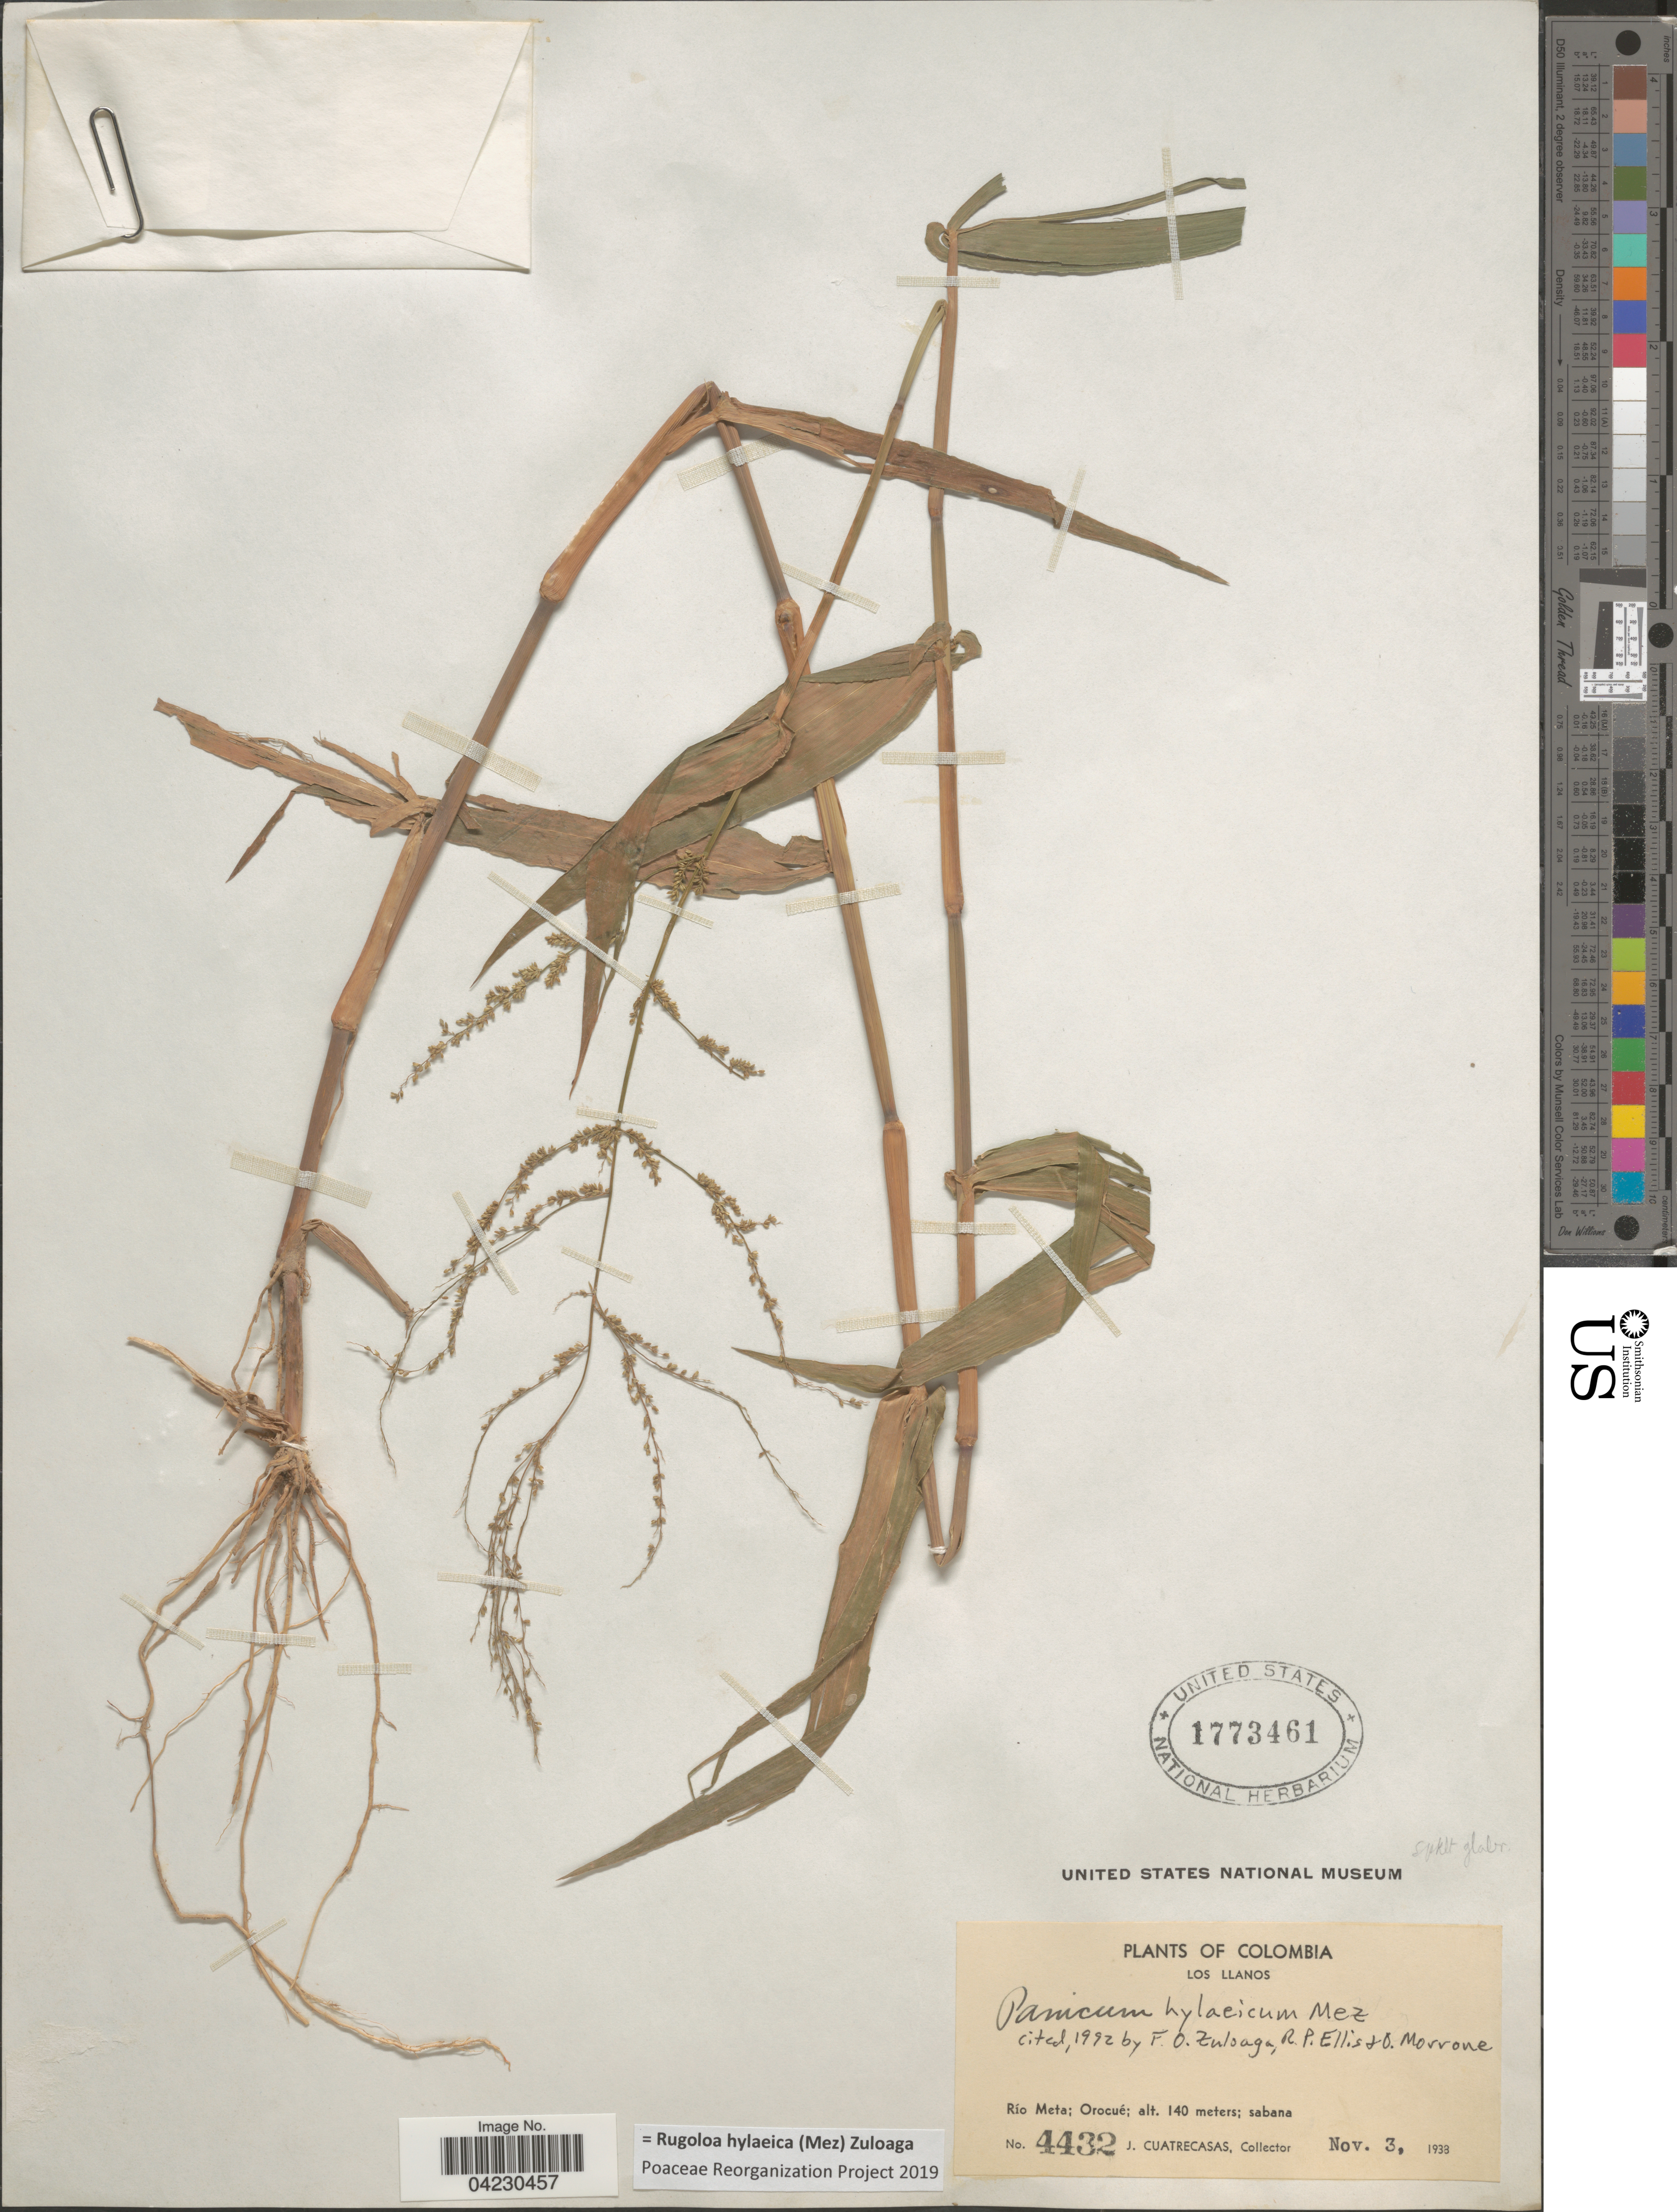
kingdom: Plantae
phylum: Tracheophyta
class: Liliopsida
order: Poales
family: Poaceae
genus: Rugoloa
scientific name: Rugoloa hylaeica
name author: (Mez) Zuloaga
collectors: J. Cuatrecasas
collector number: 4432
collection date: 1938-11-03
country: Colombia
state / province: Meta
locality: Los Llanos. Río Meta; Orocué.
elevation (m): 140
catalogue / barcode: US 1773461